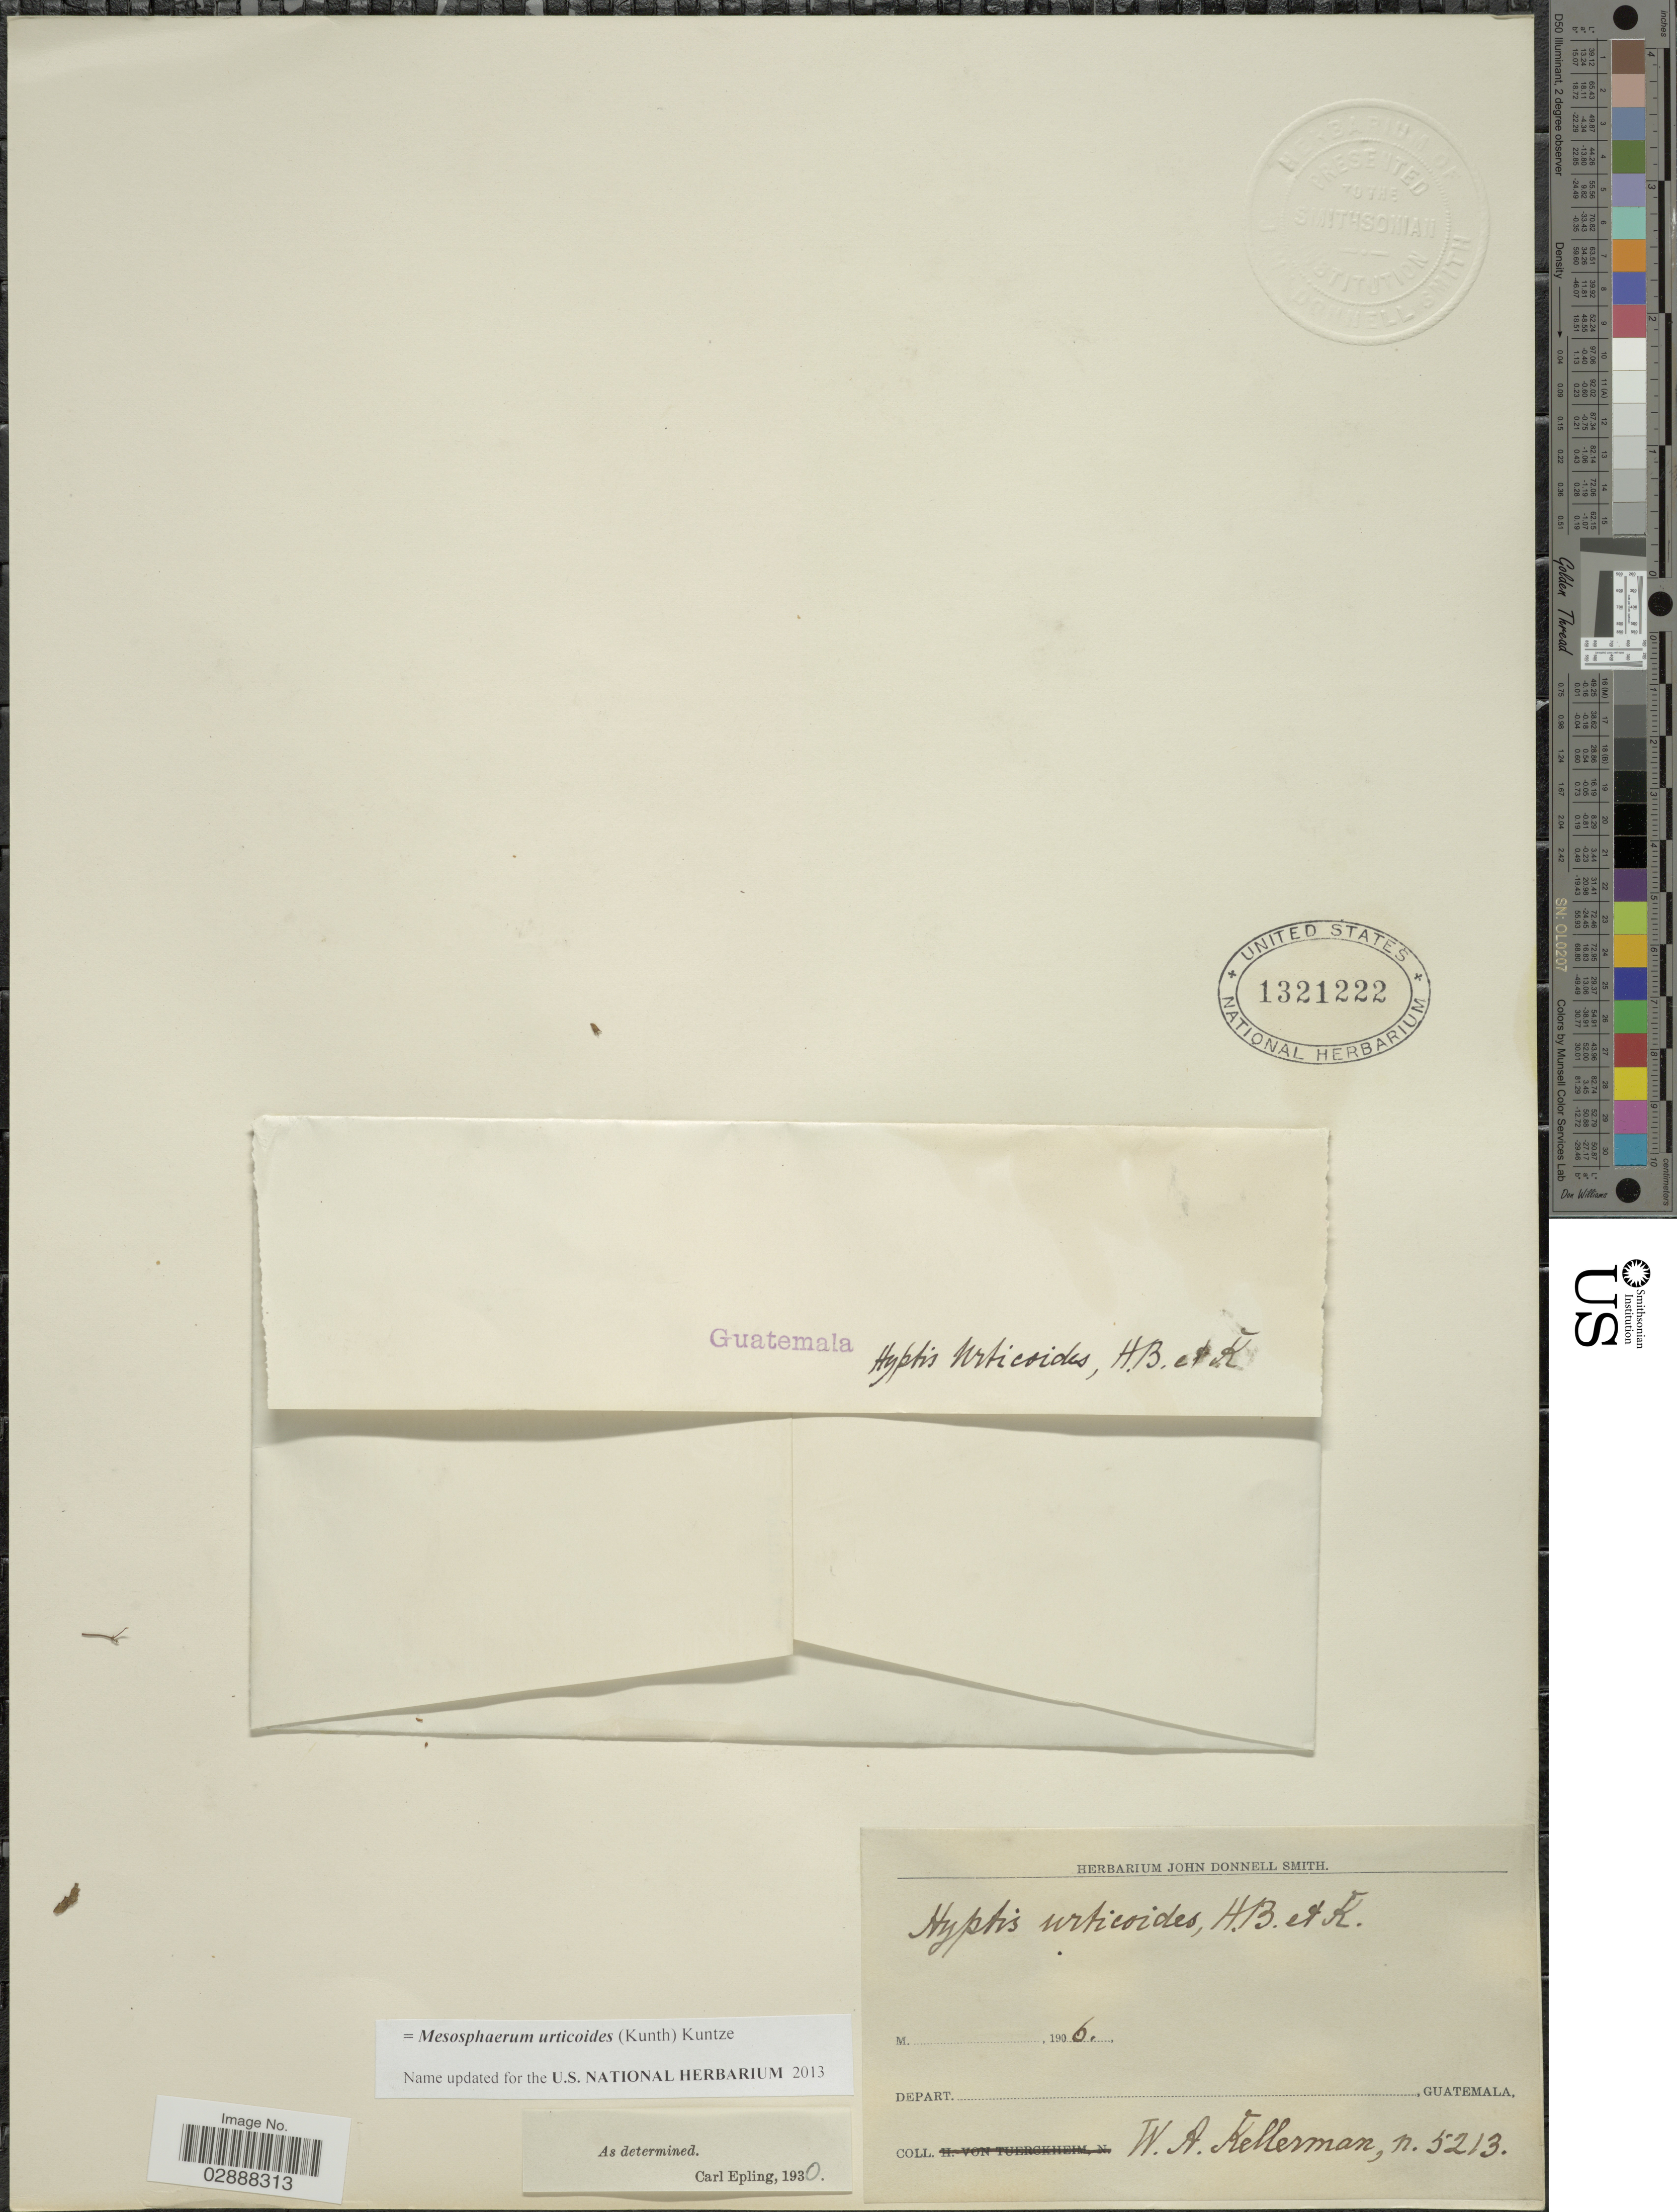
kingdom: Plantae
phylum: Tracheophyta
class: Magnoliopsida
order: Lamiales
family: Lamiaceae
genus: Mesosphaerum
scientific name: Mesosphaerum urticoides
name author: (Kunth) Kuntze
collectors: W. Kellerman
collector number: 5213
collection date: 1906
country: Guatemala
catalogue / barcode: US 1321222